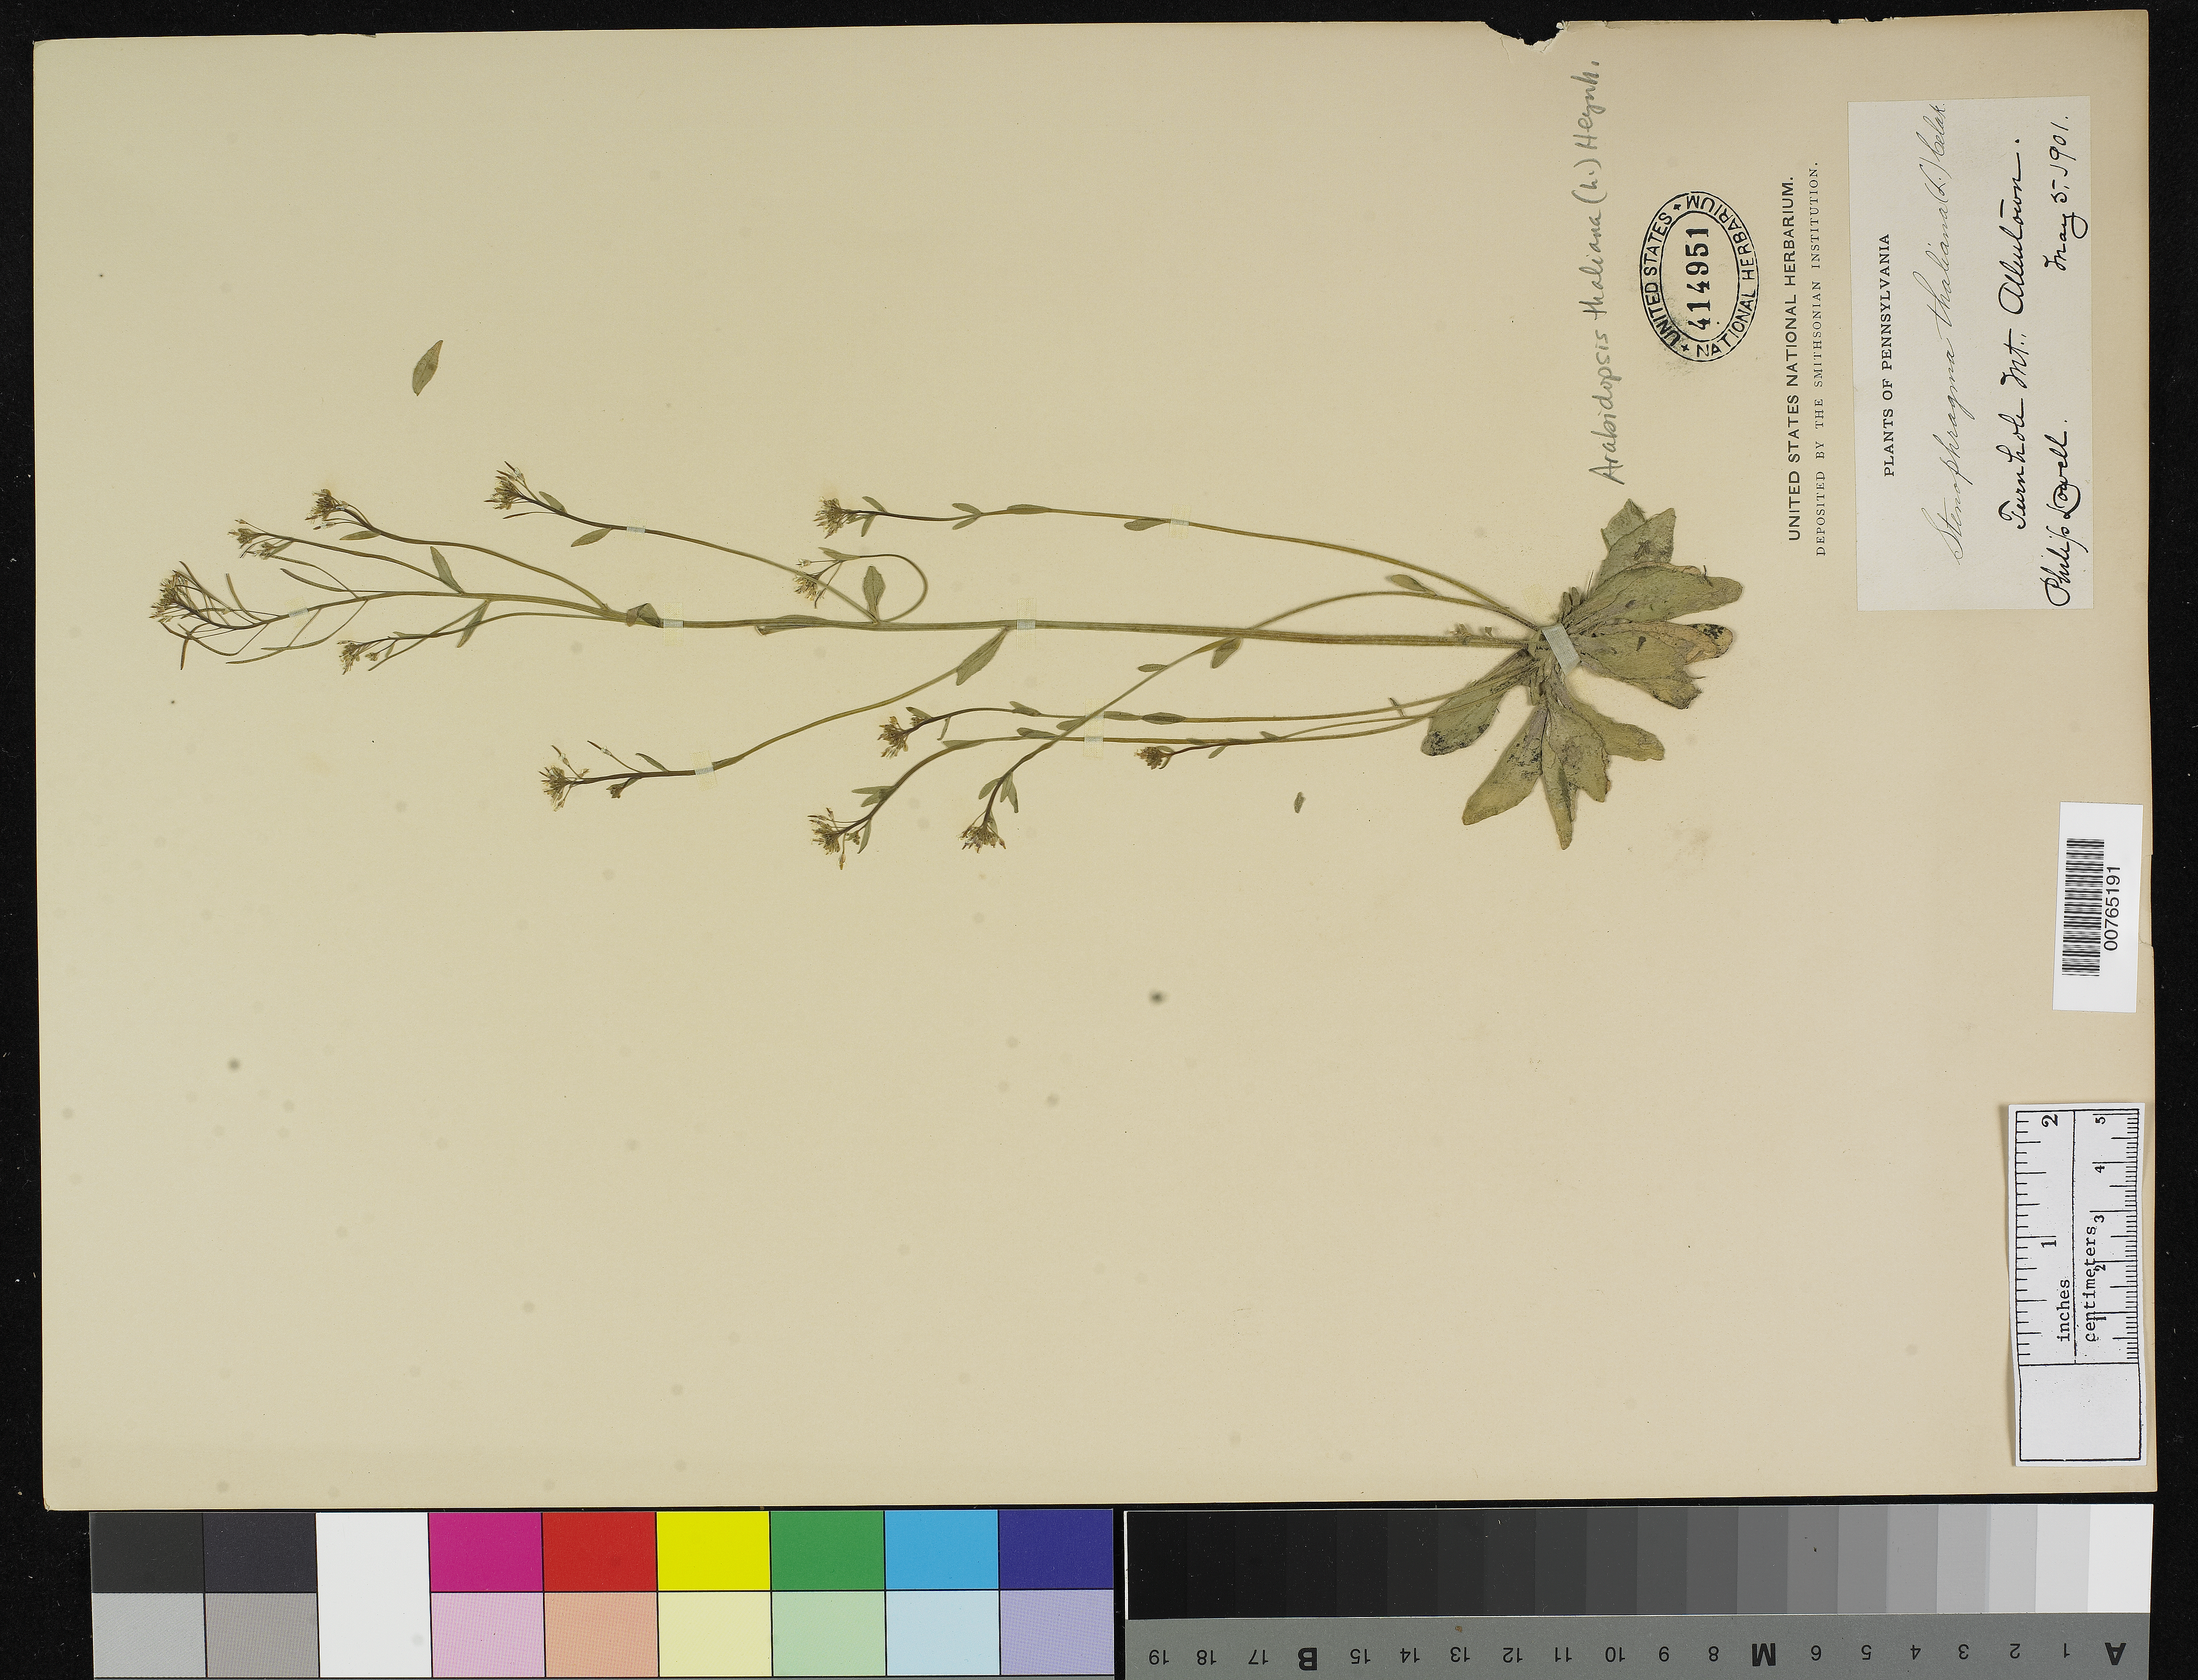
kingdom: Plantae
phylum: Tracheophyta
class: Magnoliopsida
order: Brassicales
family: Brassicaceae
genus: Arabidopsis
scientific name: Arabidopsis thaliana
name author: (L.) Heynh.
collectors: P. Lowell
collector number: s..n.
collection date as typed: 05 May 1901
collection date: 1901-05-05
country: United States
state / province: Pennsylvania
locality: Turnhole Mt., Allentown.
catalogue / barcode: US 414951